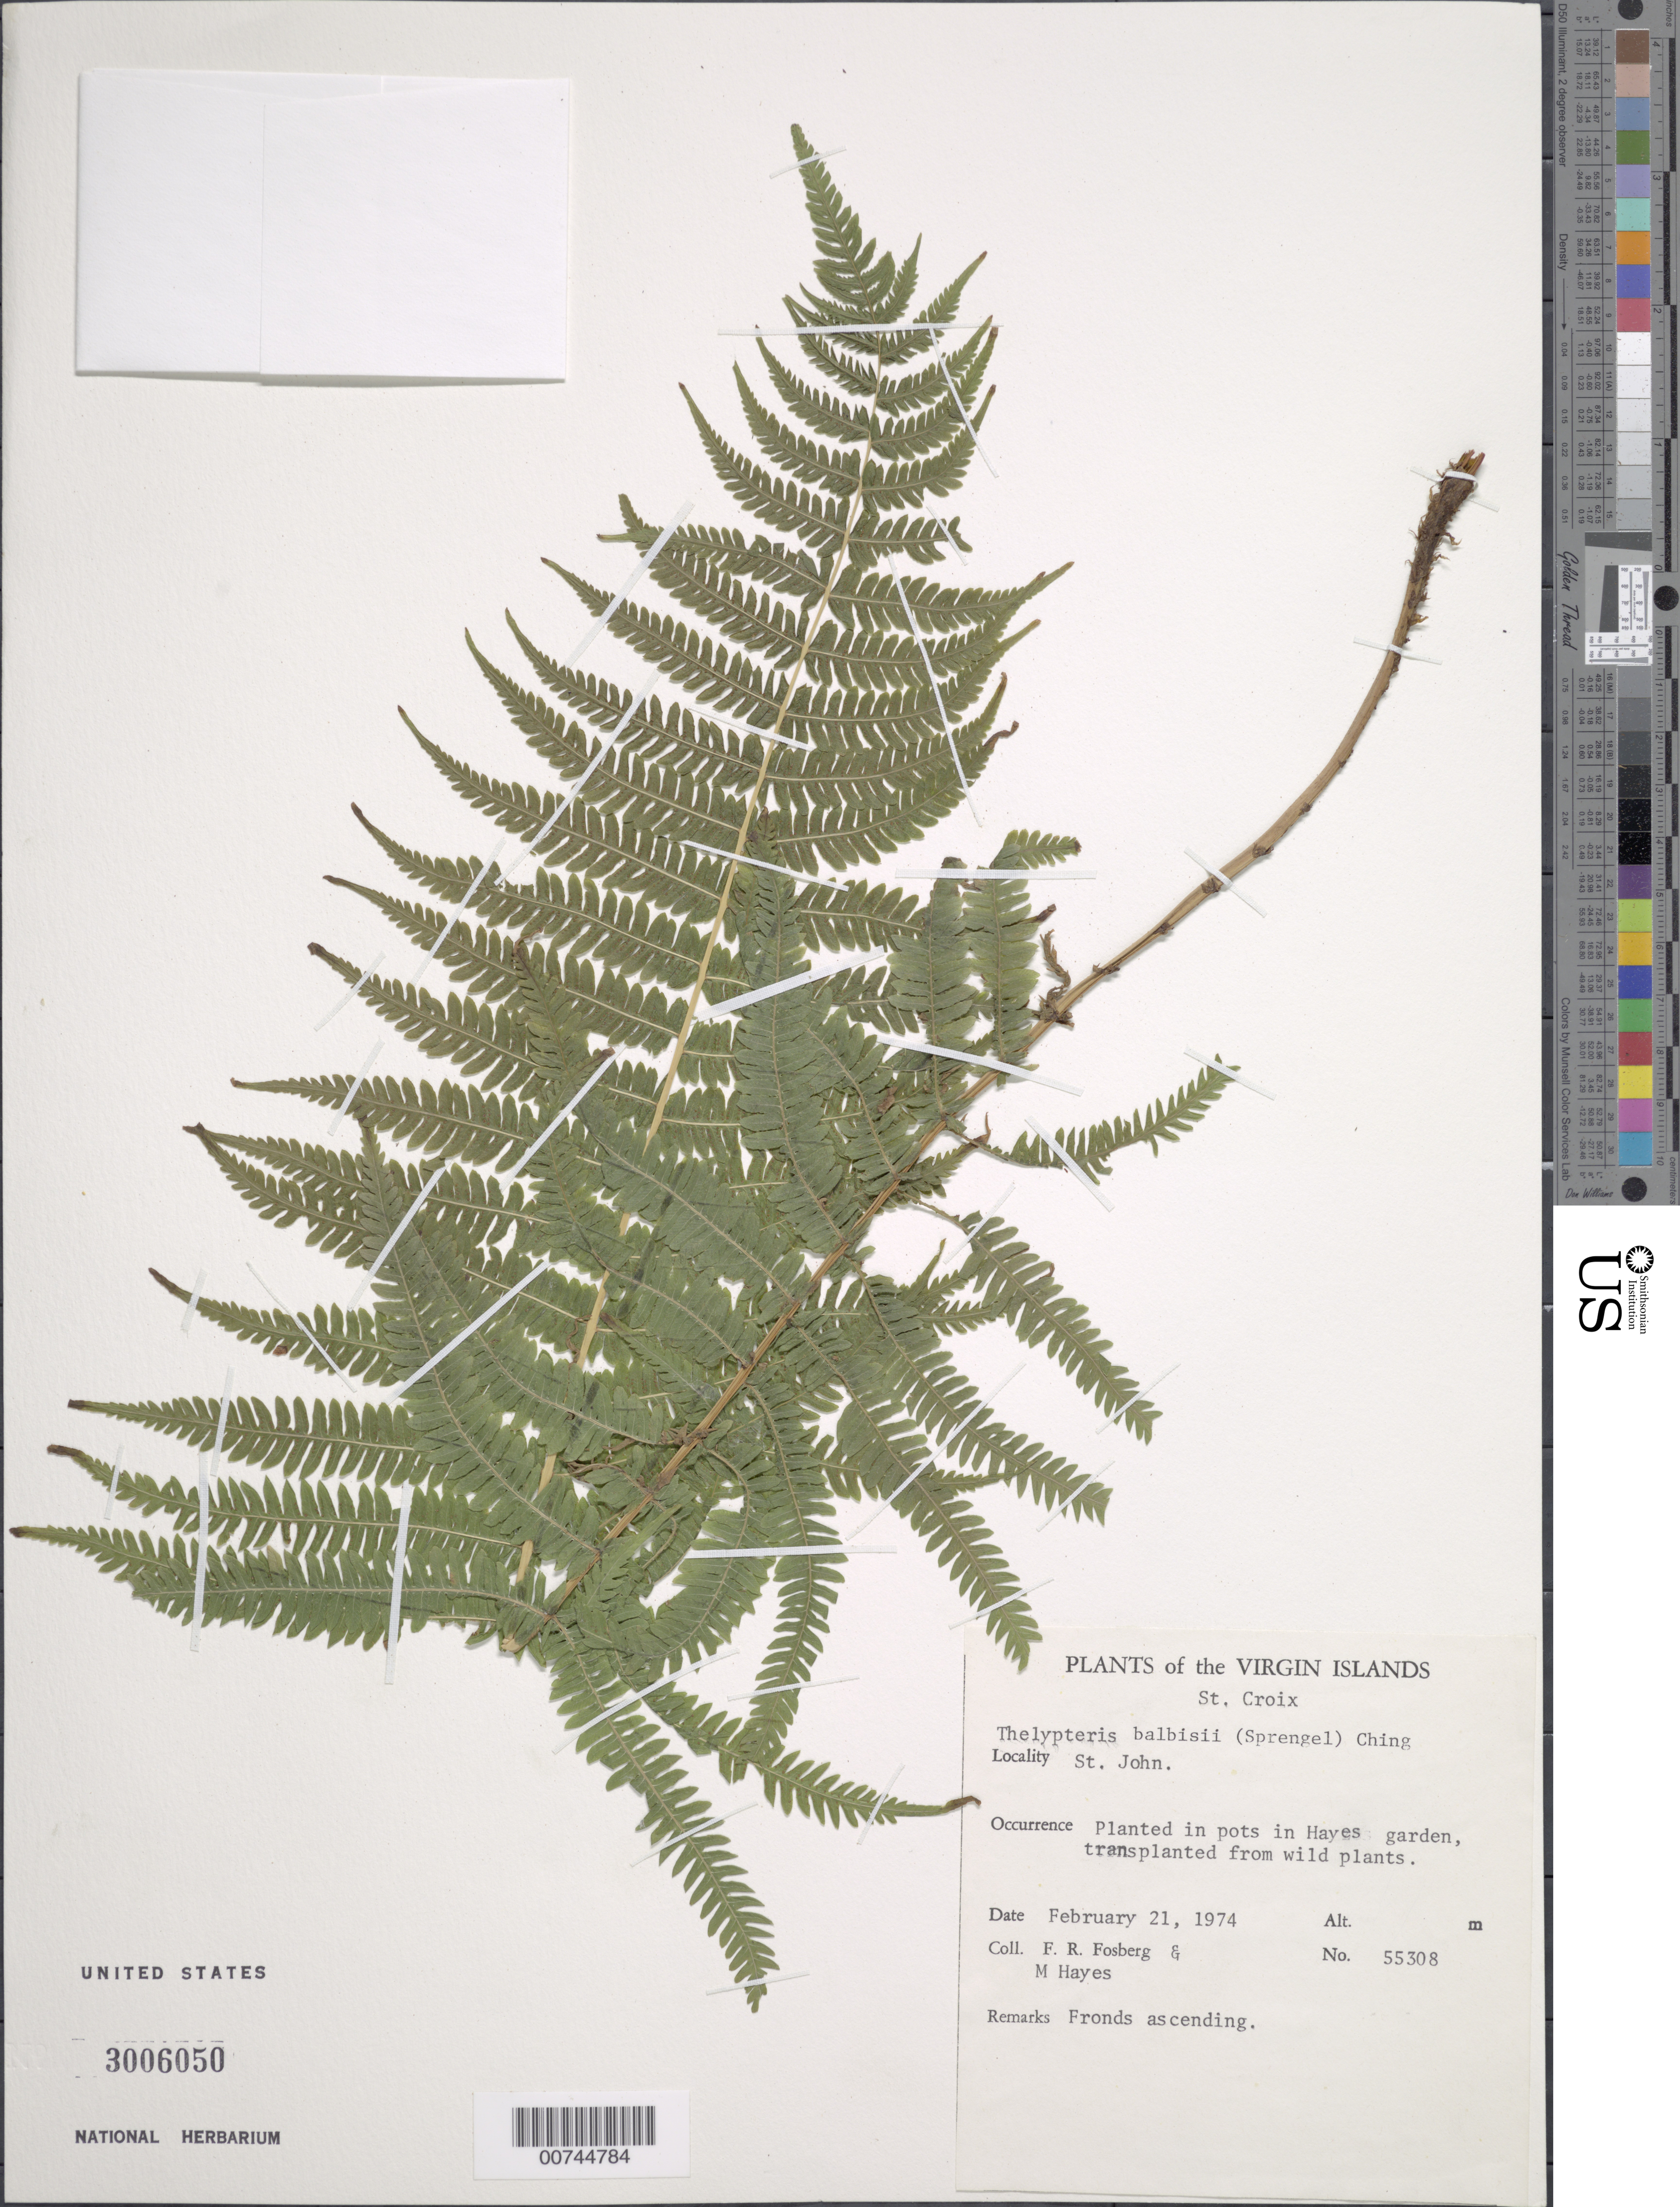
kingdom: Plantae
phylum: Tracheophyta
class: Polypodiopsida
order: Polypodiales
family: Thelypteridaceae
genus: Amauropelta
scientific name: Amauropelta balbisii (Spreng.) comb. nov., ined. 2015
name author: (Spreng.)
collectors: F. R. Fosberg & M. Hayes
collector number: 55308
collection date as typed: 21 Feb 1974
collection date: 1974-02-21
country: U.S. Virgin Islands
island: St. John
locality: In Hayes garden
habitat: Planted in pots, transplanted from wild plants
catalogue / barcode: US 3006050